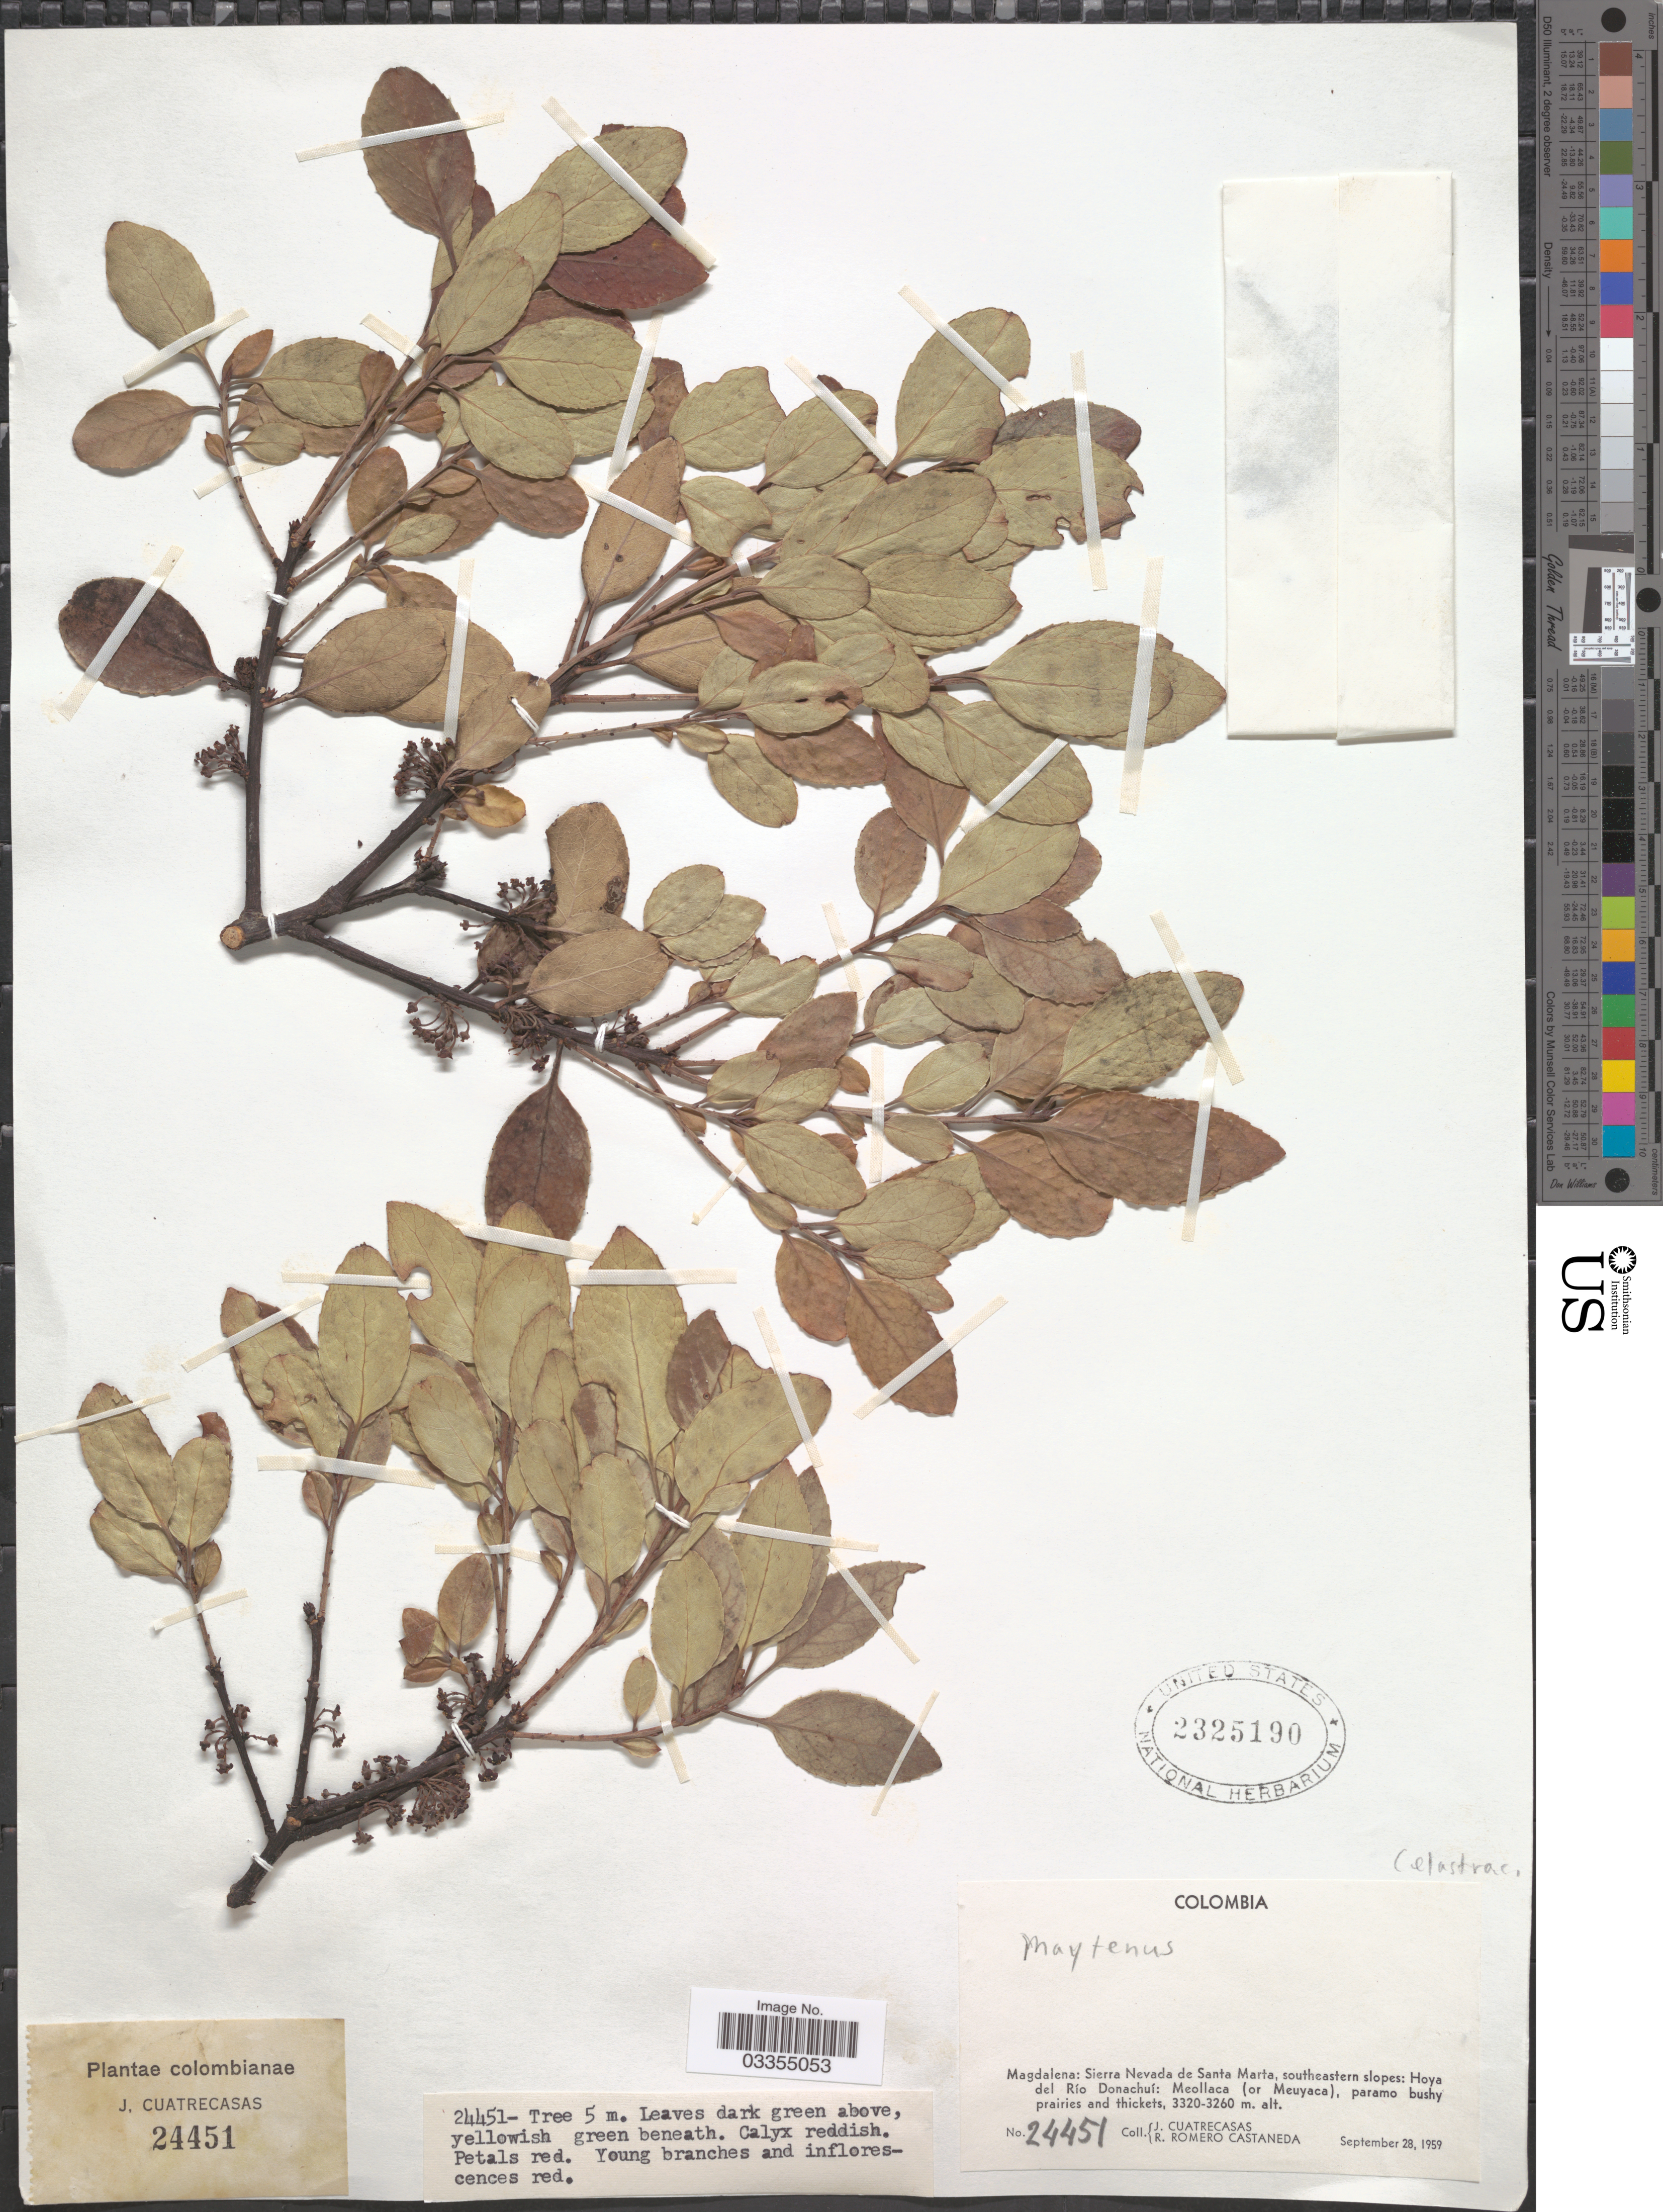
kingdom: Plantae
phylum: Tracheophyta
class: Magnoliopsida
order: Celastrales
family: Celastraceae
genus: Maytenus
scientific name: Maytenus sp.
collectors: J. Cuatrecasas & R. Romero Castañeda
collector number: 24451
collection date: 1959-09-28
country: Colombia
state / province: Magdalena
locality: Sierra Nevada de Santa Marta, southeastern slopes: Hoya del Río Donachuí: Meollaca (or Meuyaca).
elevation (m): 3260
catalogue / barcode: US 2325190